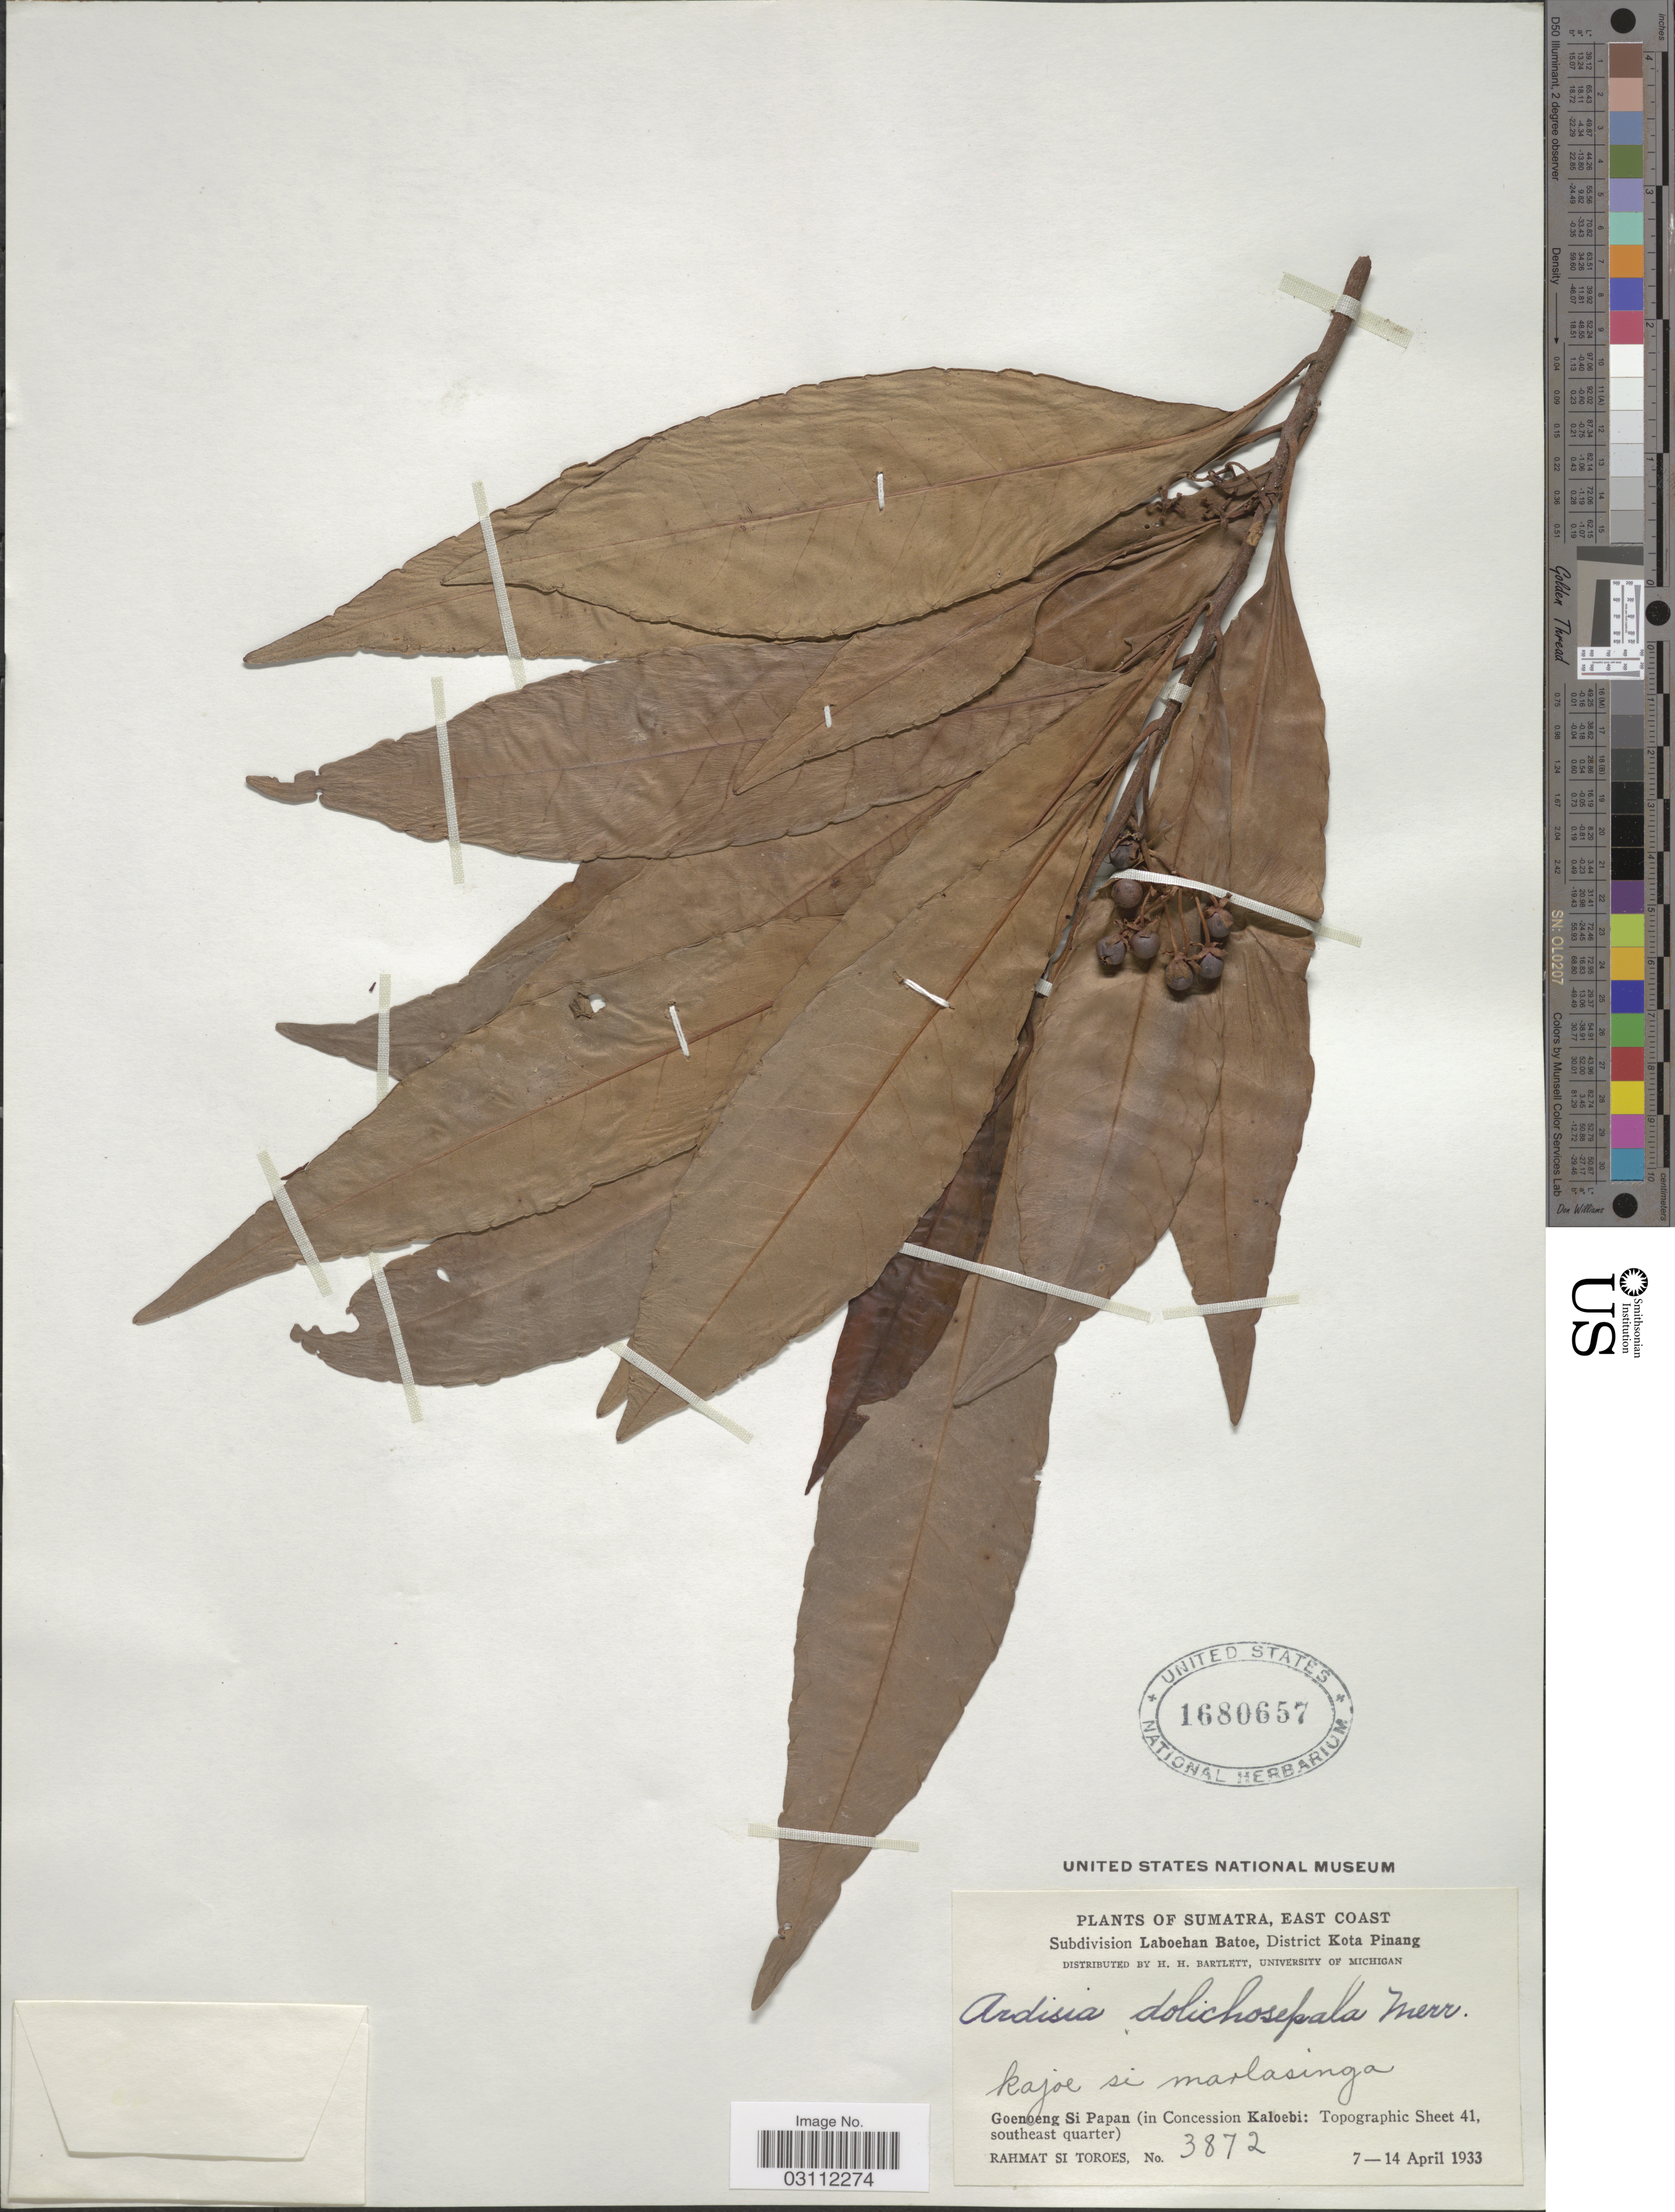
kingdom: Plantae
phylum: Tracheophyta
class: Magnoliopsida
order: Ericales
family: Primulaceae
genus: Ardisia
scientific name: Ardisia dolichosepala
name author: Merr.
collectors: Rahmat Si Boeea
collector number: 3872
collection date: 1933-04-07/1933-04-14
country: Indonesia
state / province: Sumatra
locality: East Coast. Subdivision Laboehan Batoe, District Kota Pinang. Goenoeng Si Papan (in Concession Kaloebi: Topographic Sheet 41, southeast quarter).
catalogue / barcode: US 1680657